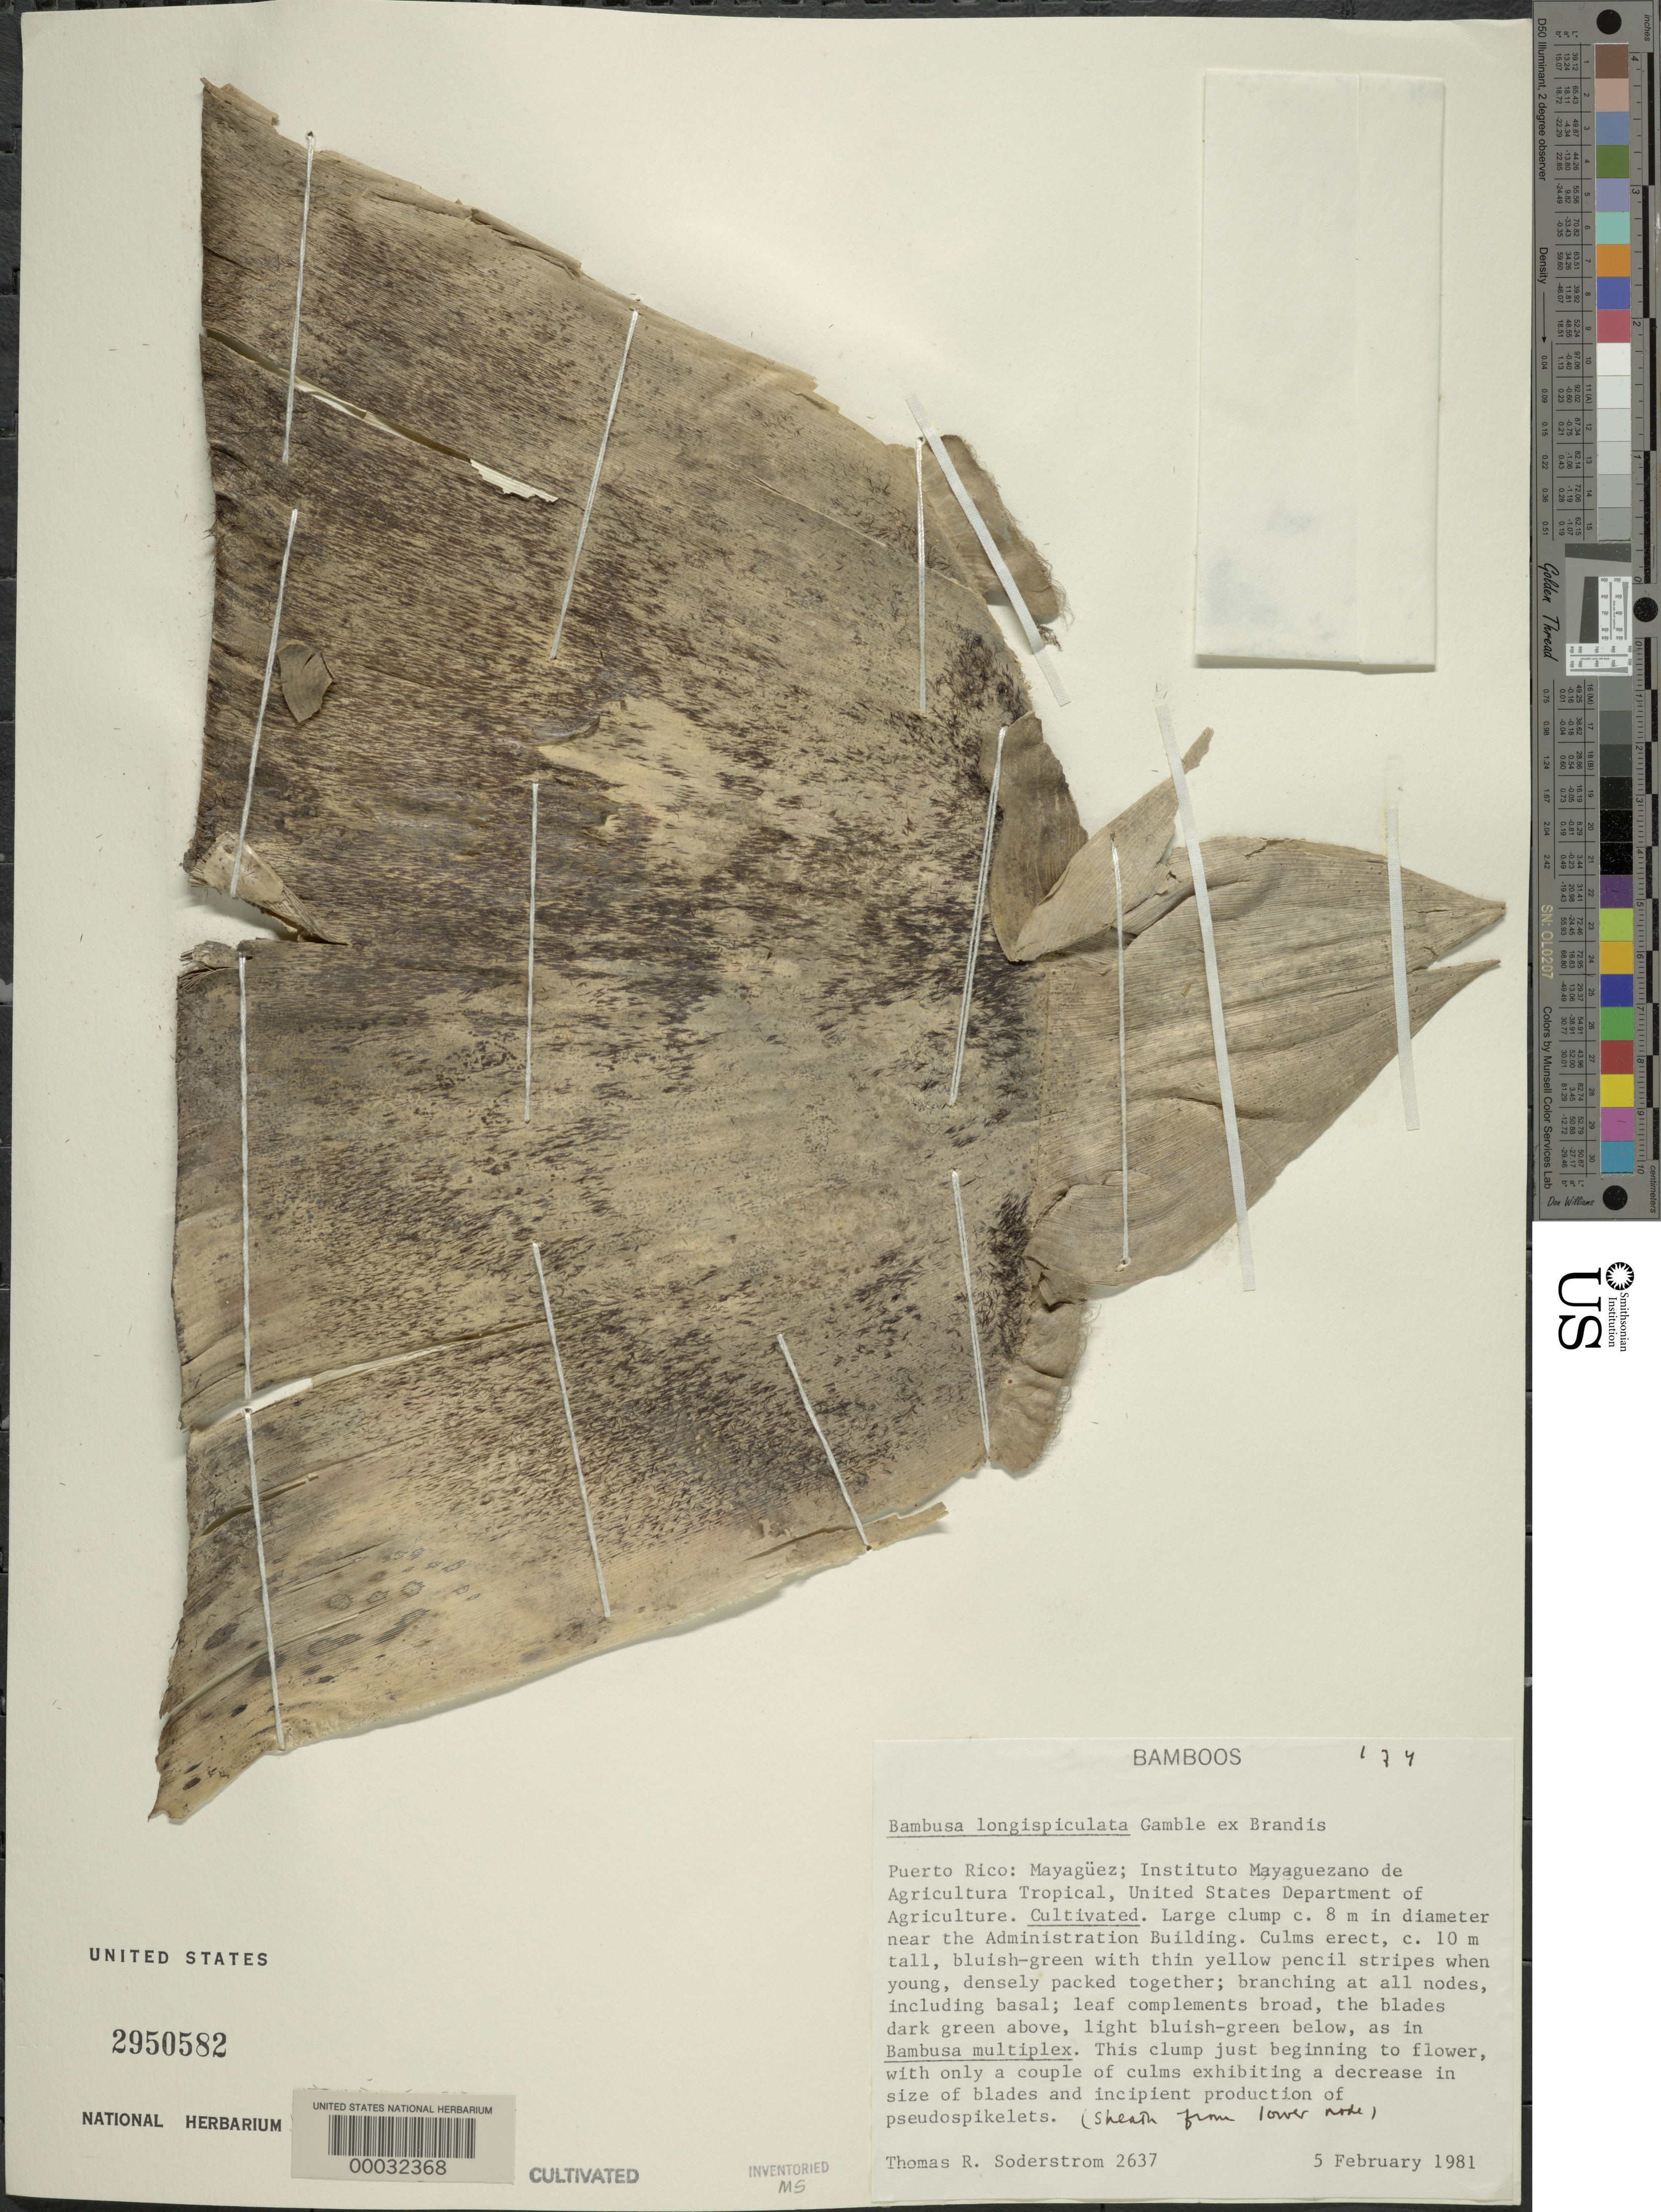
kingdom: Plantae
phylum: Tracheophyta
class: Liliopsida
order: Poales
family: Poaceae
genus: Bambusa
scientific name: Bambusa longispiculata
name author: Gamble ex Brandis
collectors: T. R. Soderstrom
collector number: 2637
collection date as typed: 05 Feb 1981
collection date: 1981-02-05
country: Puerto Rico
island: Greater Antilles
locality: Federal experimental station-mayaguez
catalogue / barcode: US 2950582